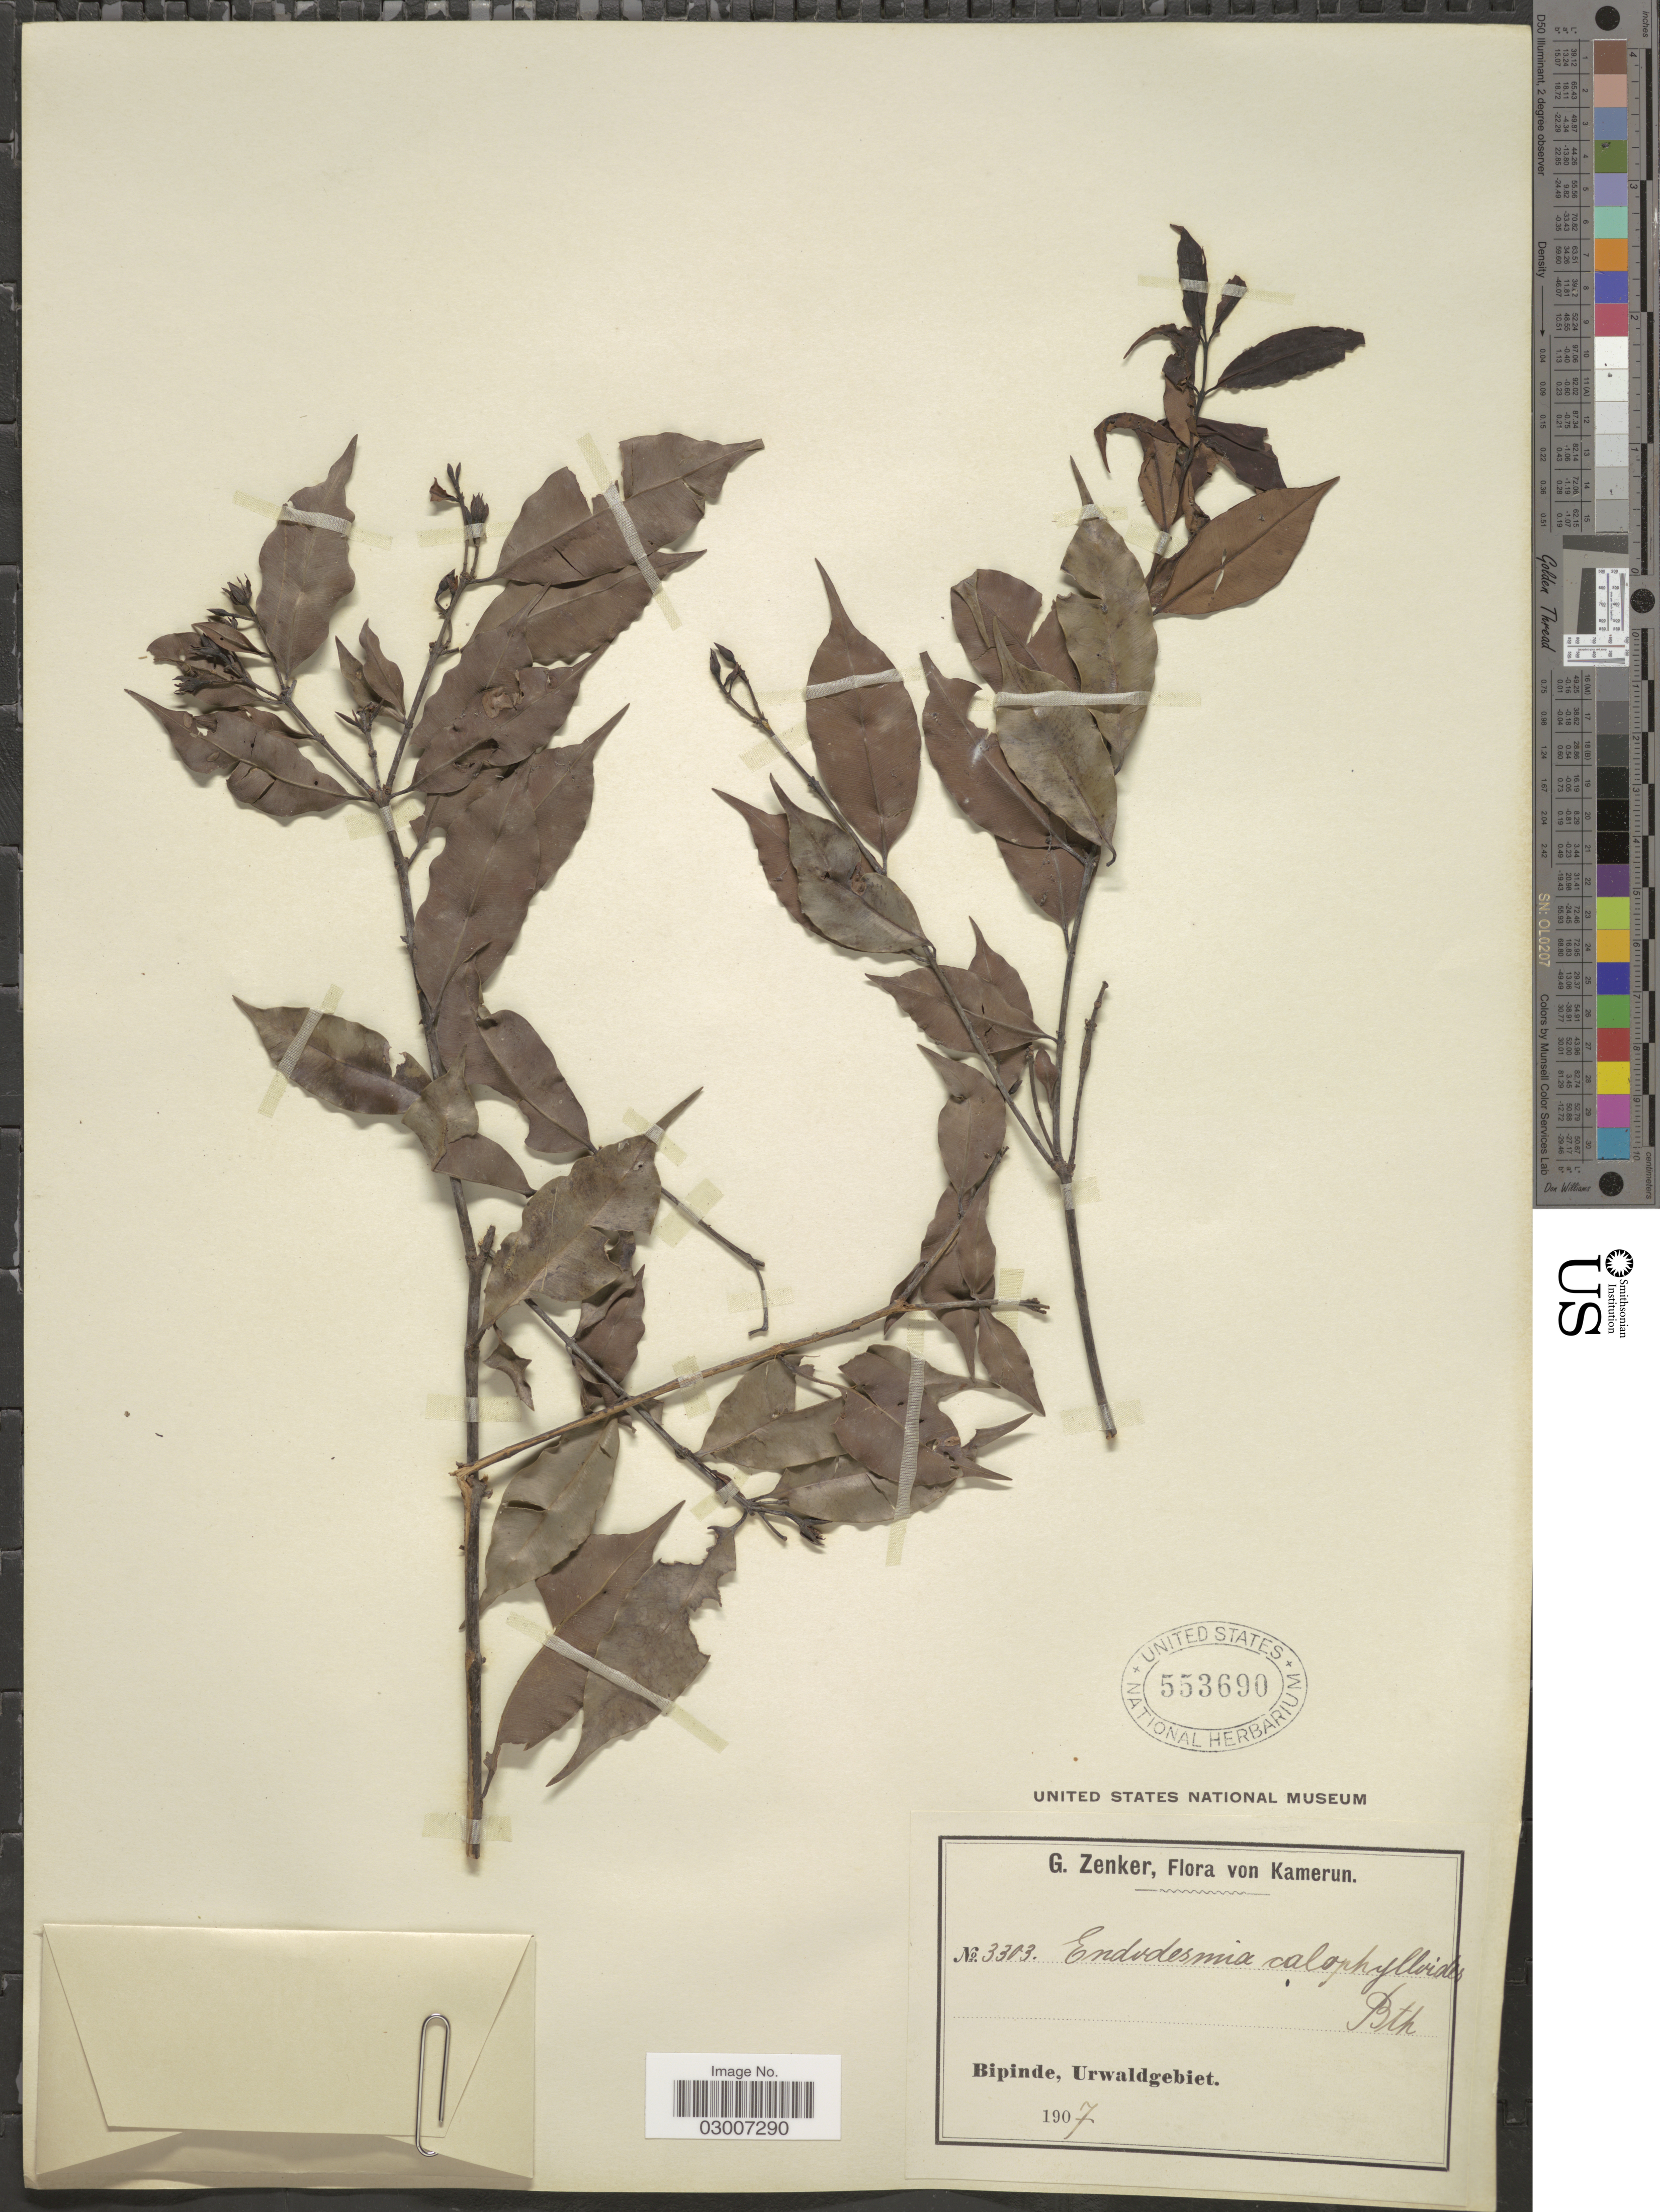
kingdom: Plantae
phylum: Tracheophyta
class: Magnoliopsida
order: Malpighiales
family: Calophyllaceae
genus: Endodesmia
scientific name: Endodesmia calophylloides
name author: Benth.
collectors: G. A. Zenker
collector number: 3303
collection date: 1907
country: Cameroon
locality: Bipinde, Urwaldgebiet.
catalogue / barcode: US 553690